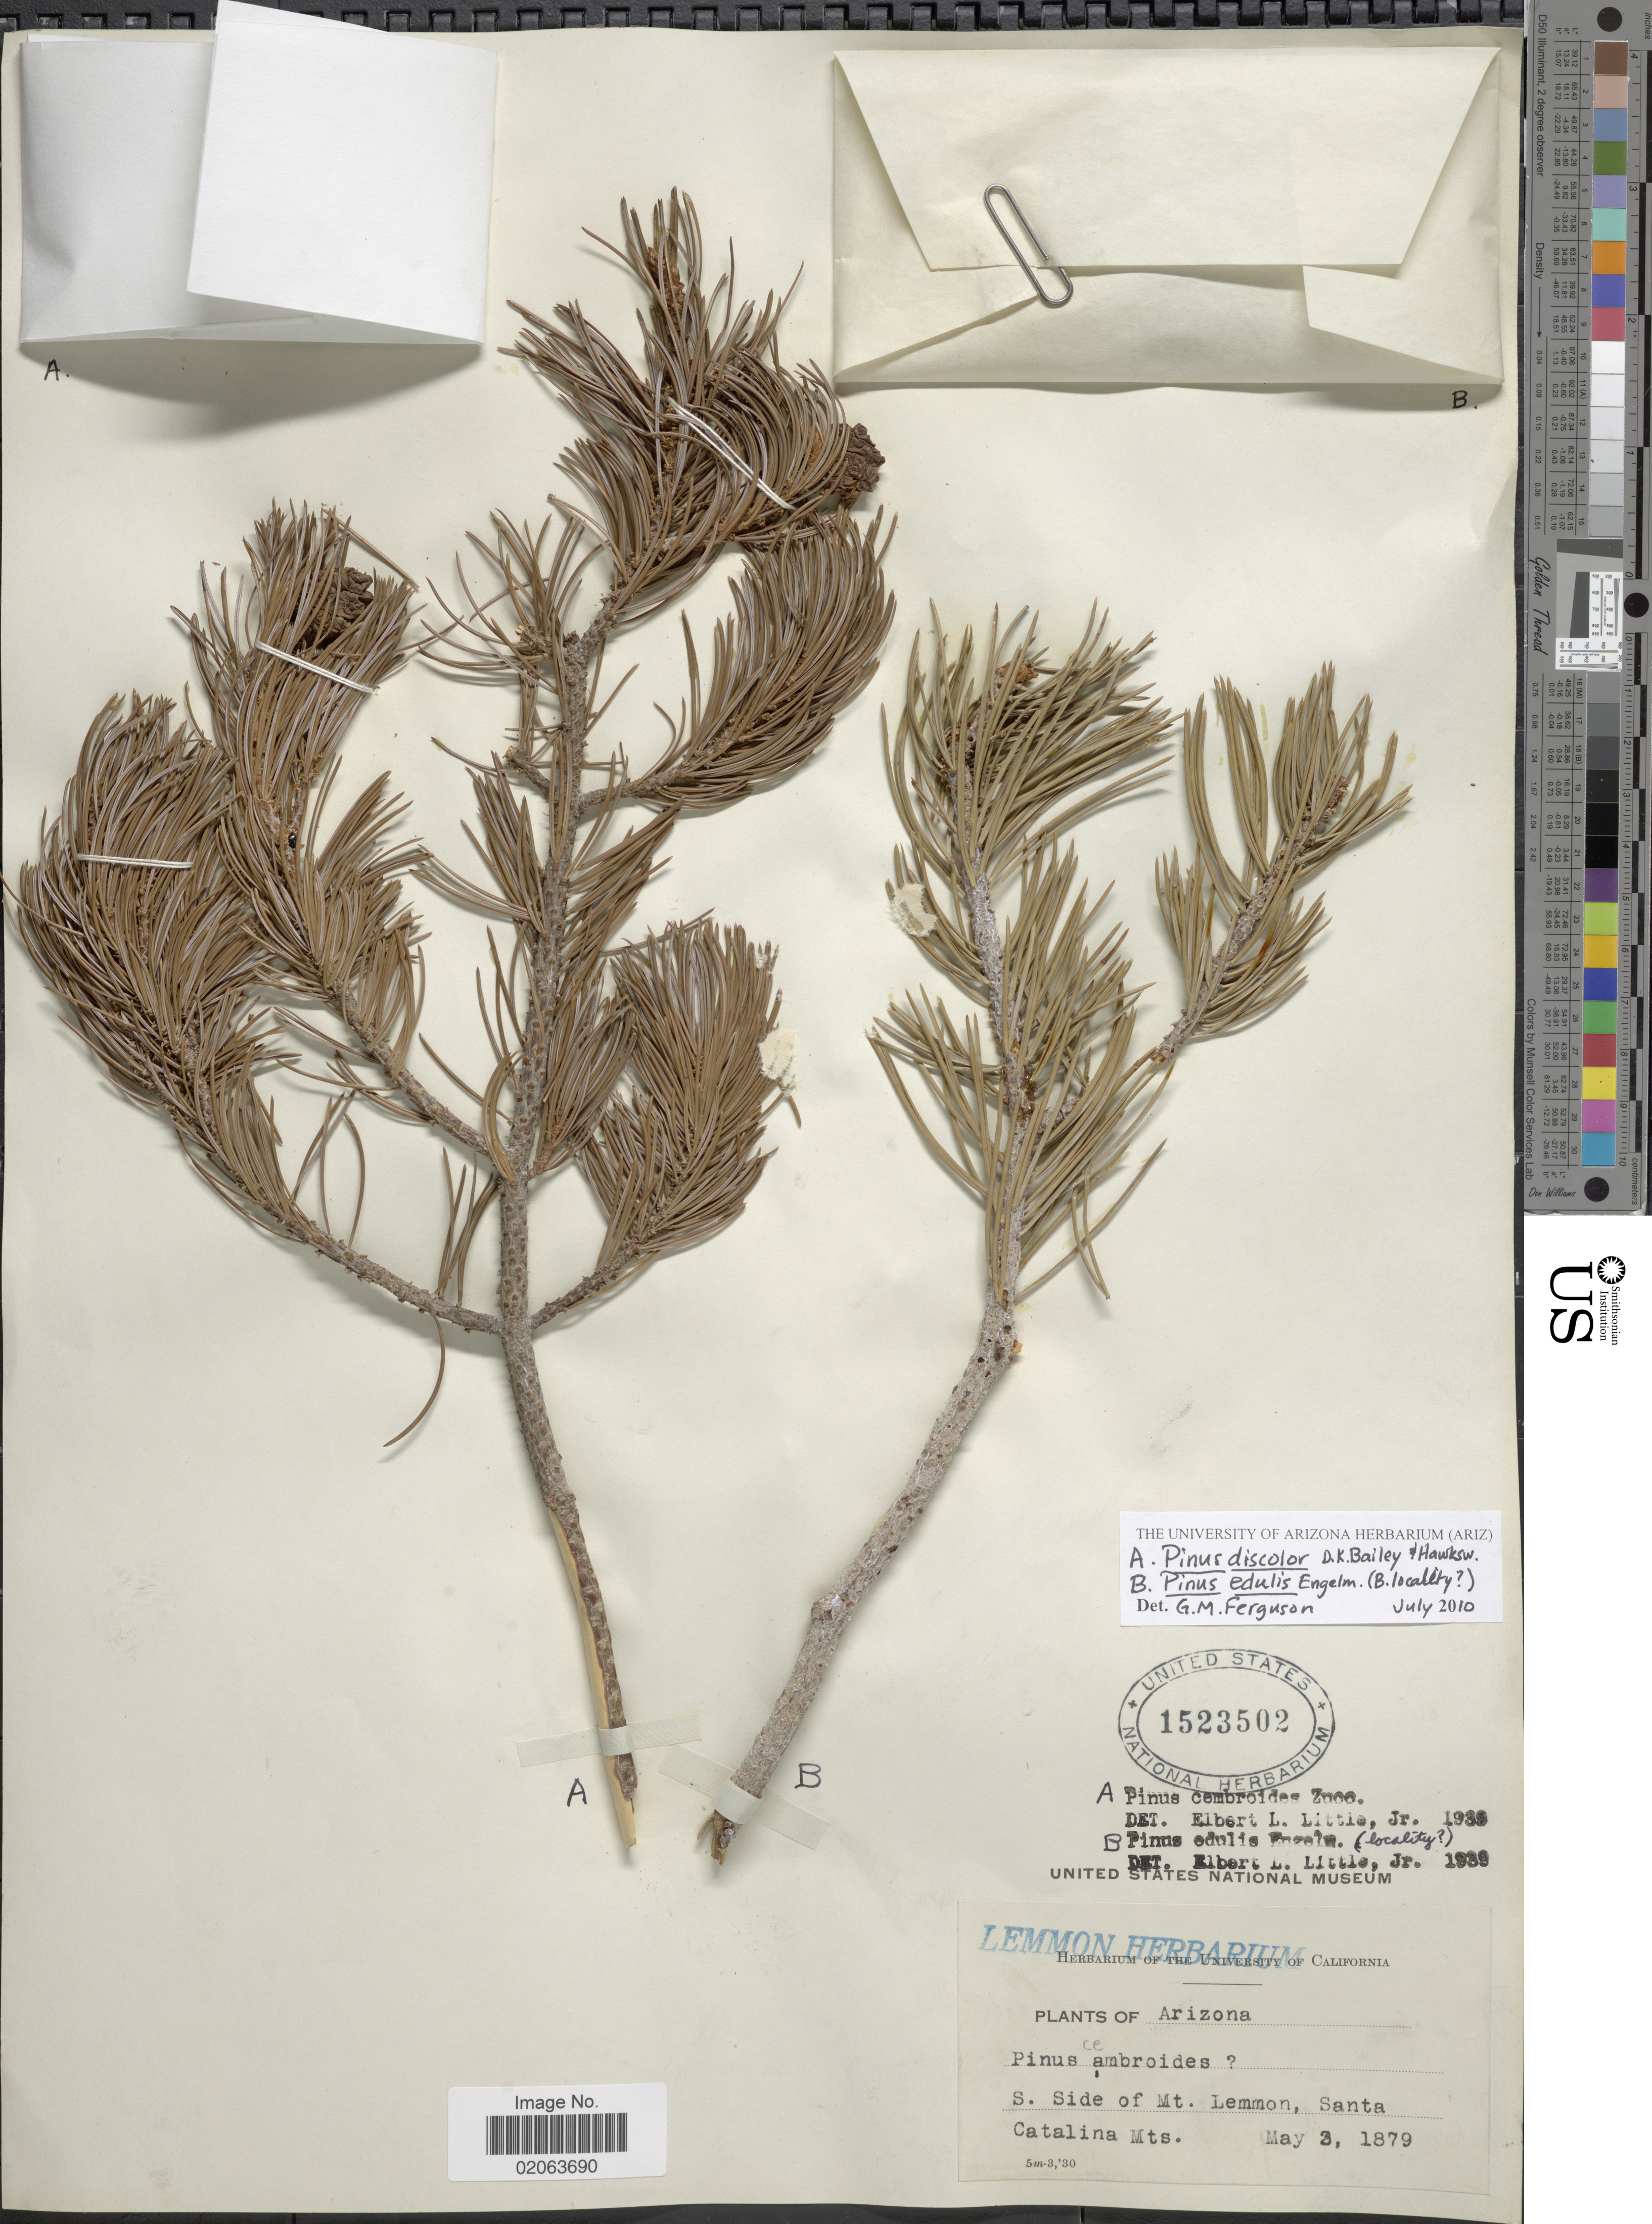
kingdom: Plantae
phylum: Tracheophyta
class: Pinopsida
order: Pinales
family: Pinaceae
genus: Pinus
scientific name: Pinus discolor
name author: D.K. Bailey & Hawksw.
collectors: ex herb. Lemmon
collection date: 1879-05-02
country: United States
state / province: Arizona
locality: S. side of Mt. Lemmon, Santa Catalina Mts.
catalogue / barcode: US 1523502